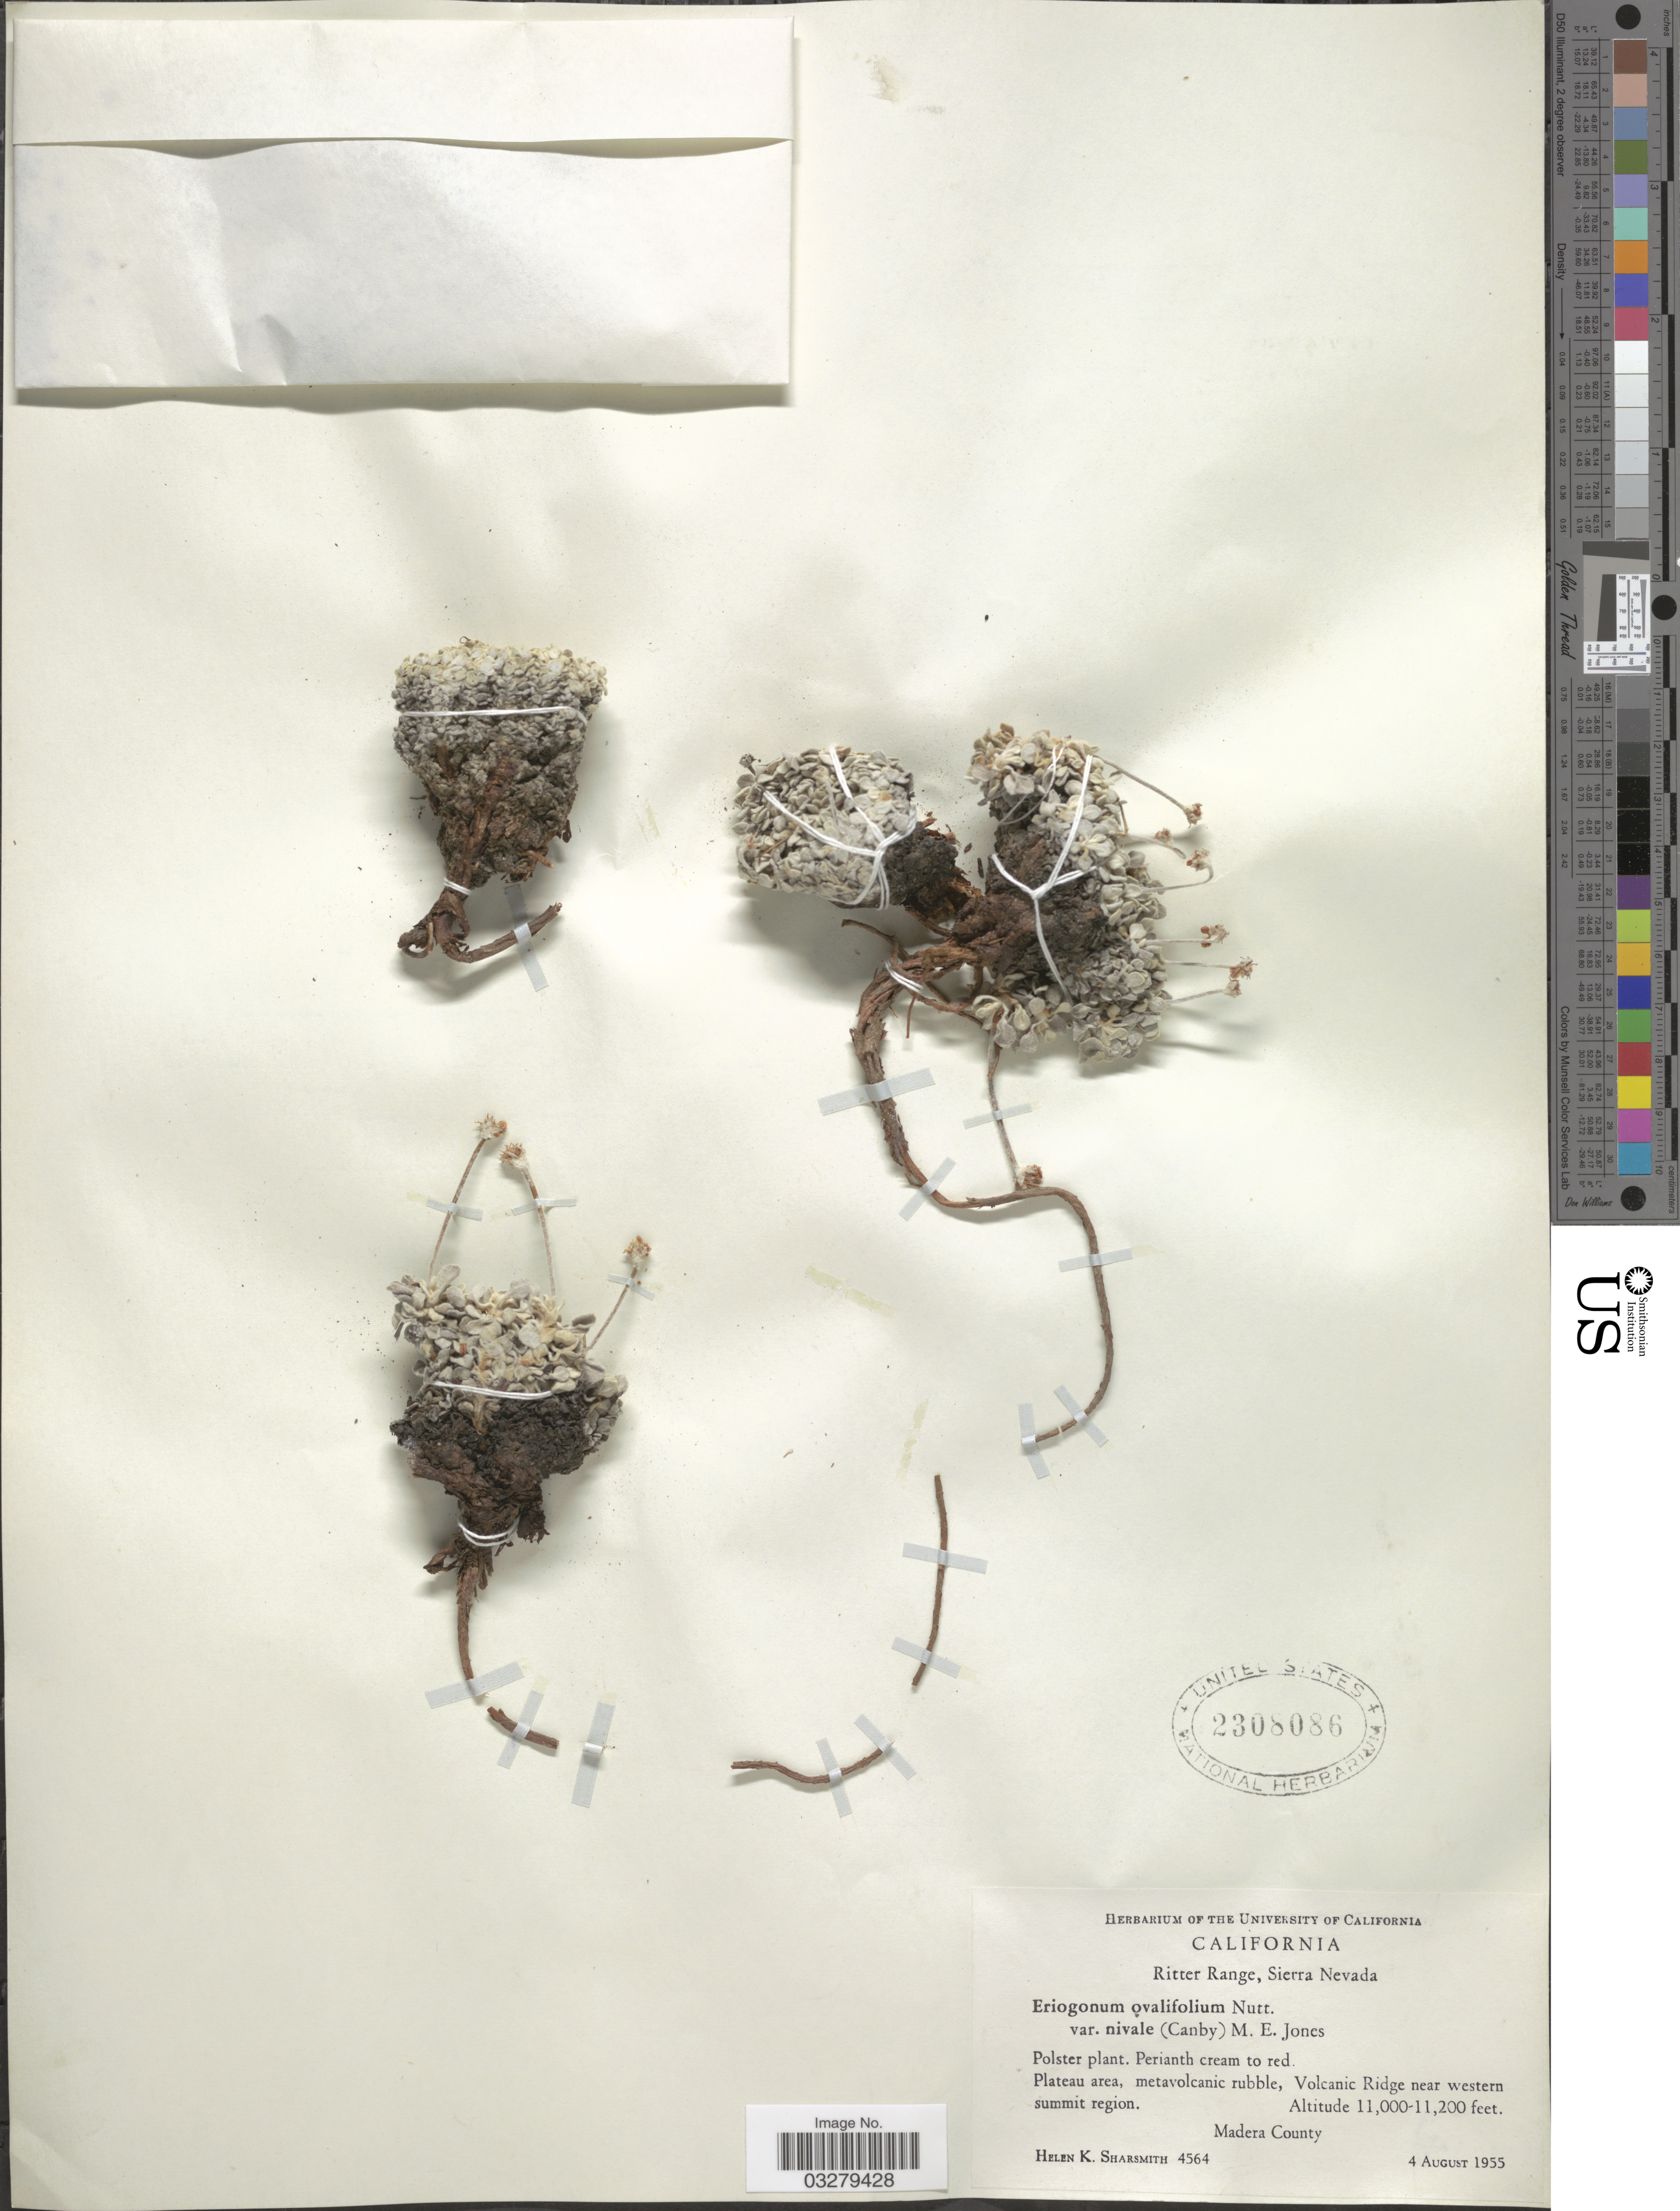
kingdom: Plantae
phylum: Tracheophyta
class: Magnoliopsida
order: Caryophyllales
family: Polygonaceae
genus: Eriogonum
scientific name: Eriogonum ovalifolium var. nivale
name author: (Canby ex Coville) M.E. Jones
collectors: H. Sharsmith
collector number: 4564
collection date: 1955-08-04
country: United States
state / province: California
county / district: Madera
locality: Ritter Range, Sierra Nevada, Volcanic Ridge near western summit region. Madera County.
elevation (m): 3353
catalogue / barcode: US 2308086